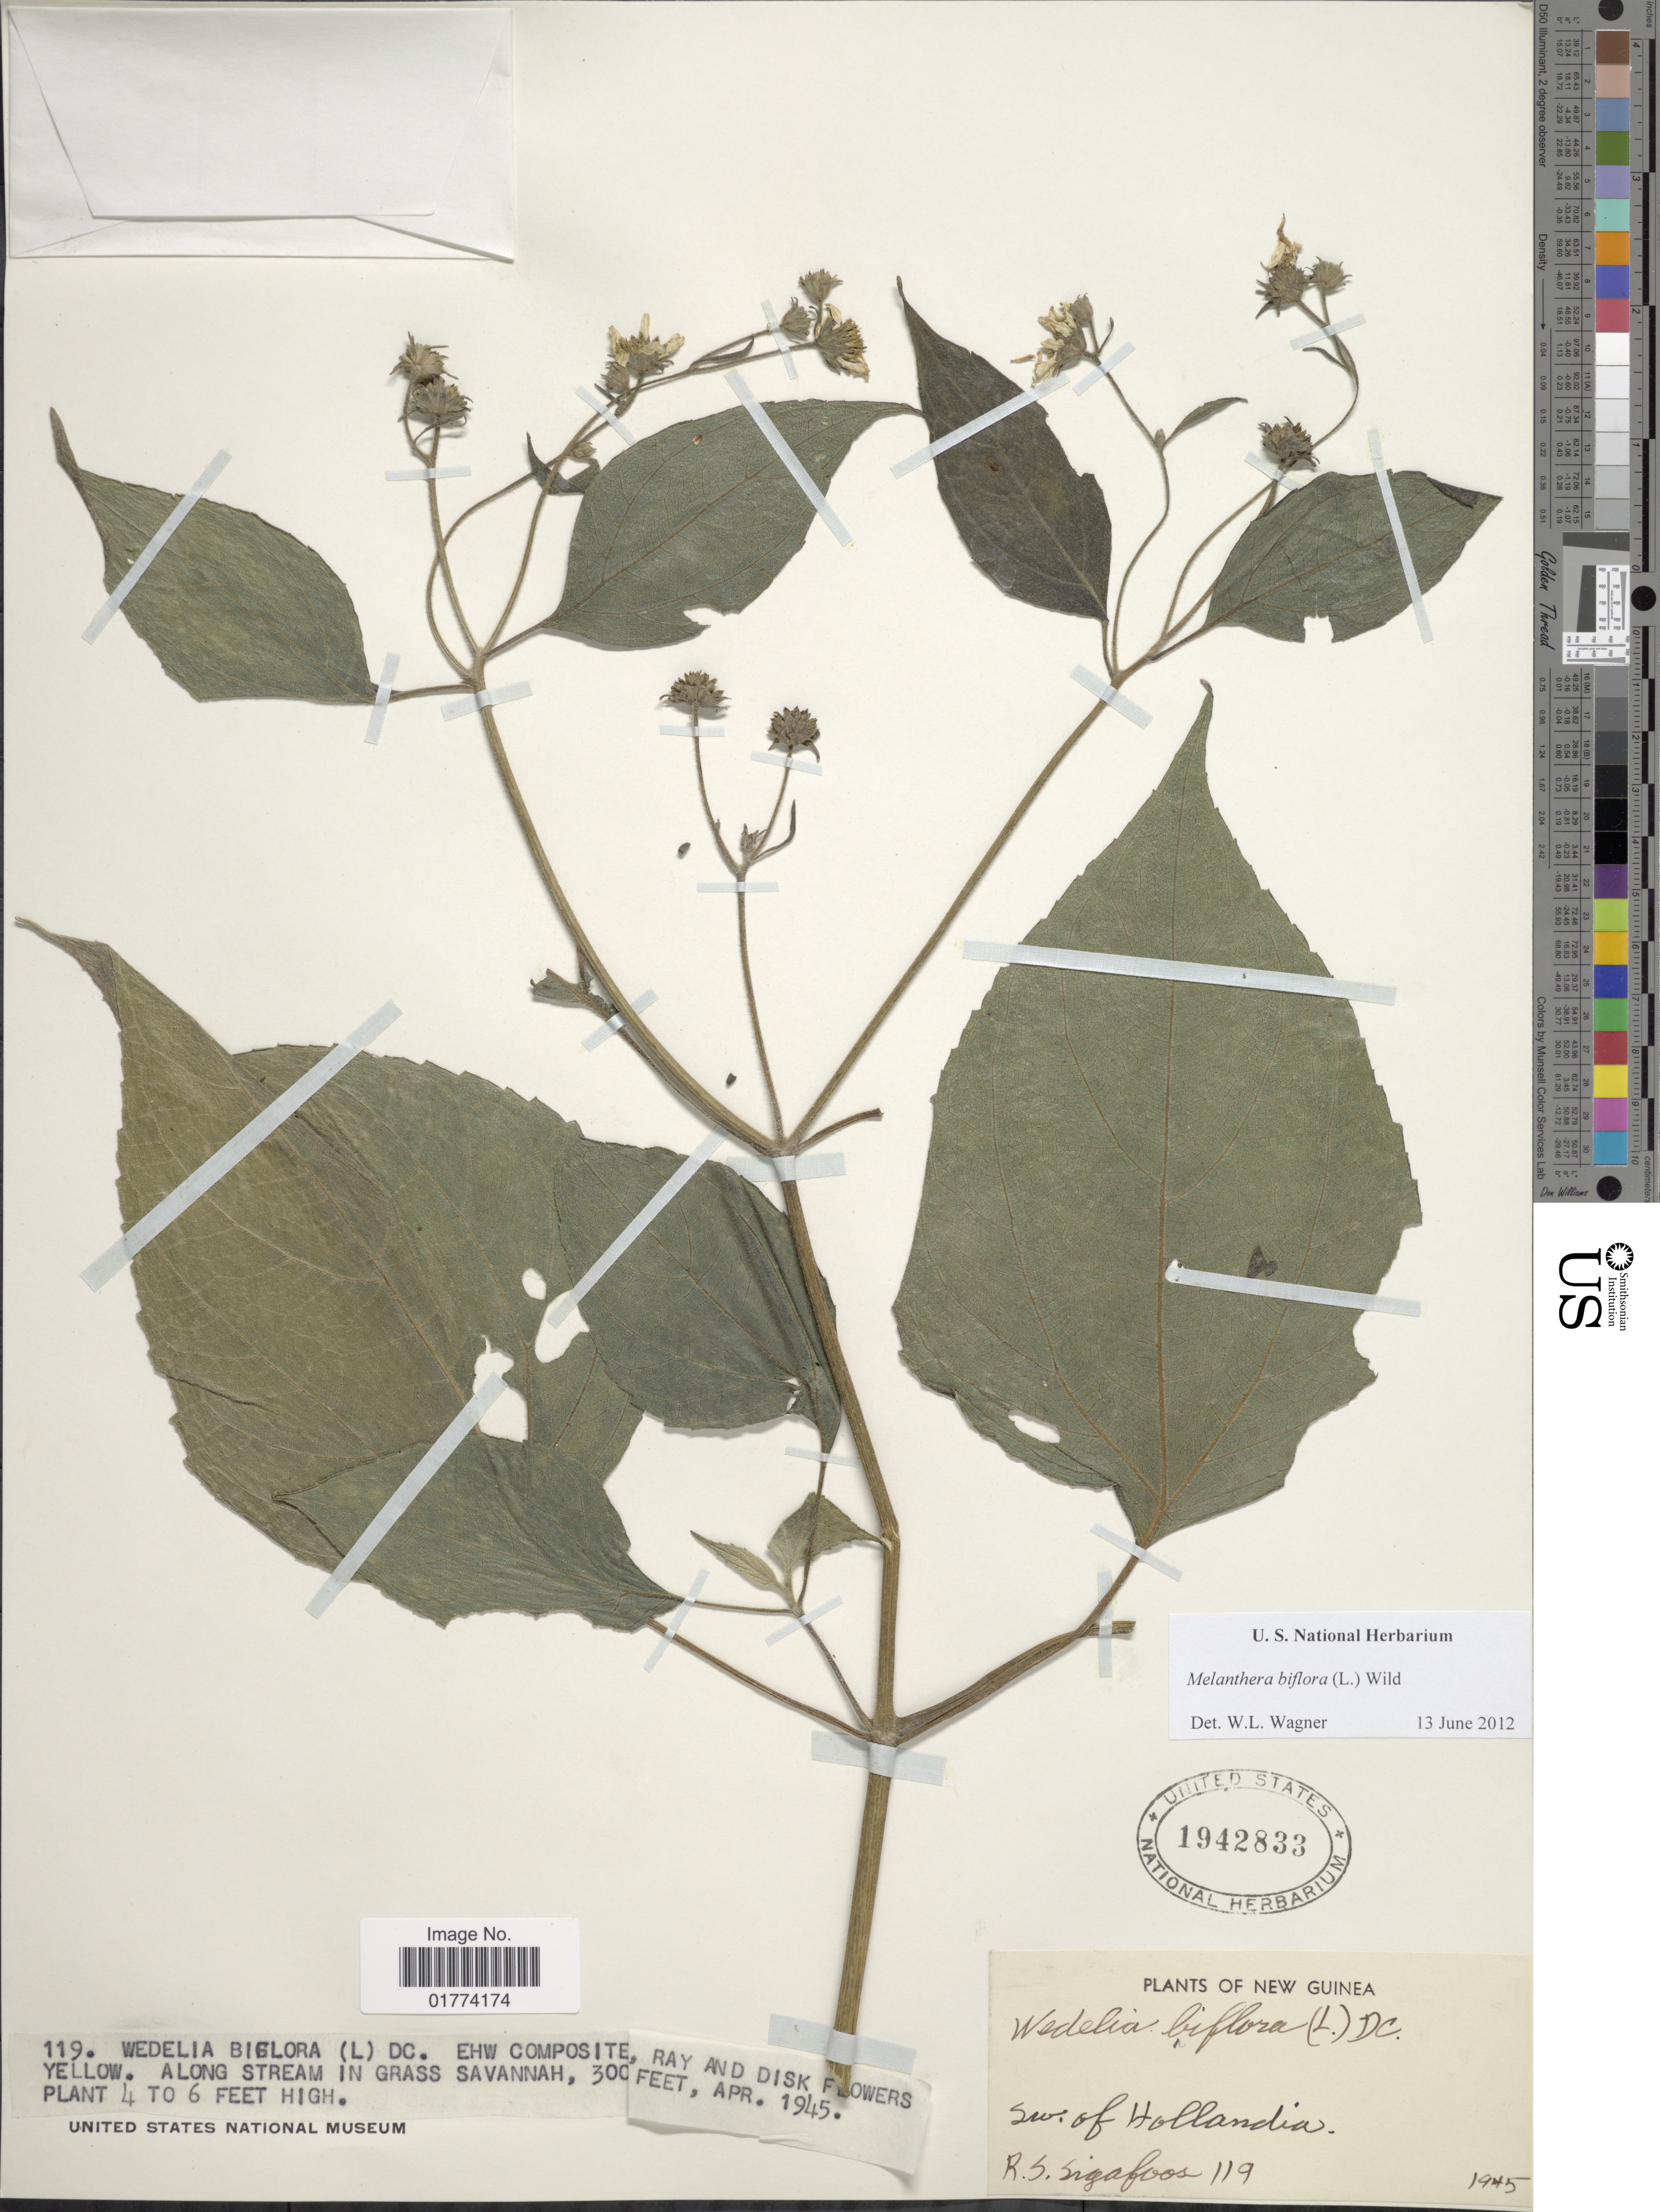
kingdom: Plantae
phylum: Tracheophyta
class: Magnoliopsida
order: Asterales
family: Asteraceae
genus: Wollastonia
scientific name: Wollastonia biflora var. biflora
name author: (L.) DC.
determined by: Wagner, W. L., (BOT), Smithsonian Institution - National Museum of Natural History (UNITED STATES)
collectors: R. Sigafoos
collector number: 119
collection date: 1945-04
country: Papua New Guinea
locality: New Guinea, Sw of Hollandia, along stream in grass savannah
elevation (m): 91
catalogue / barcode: US 1942833